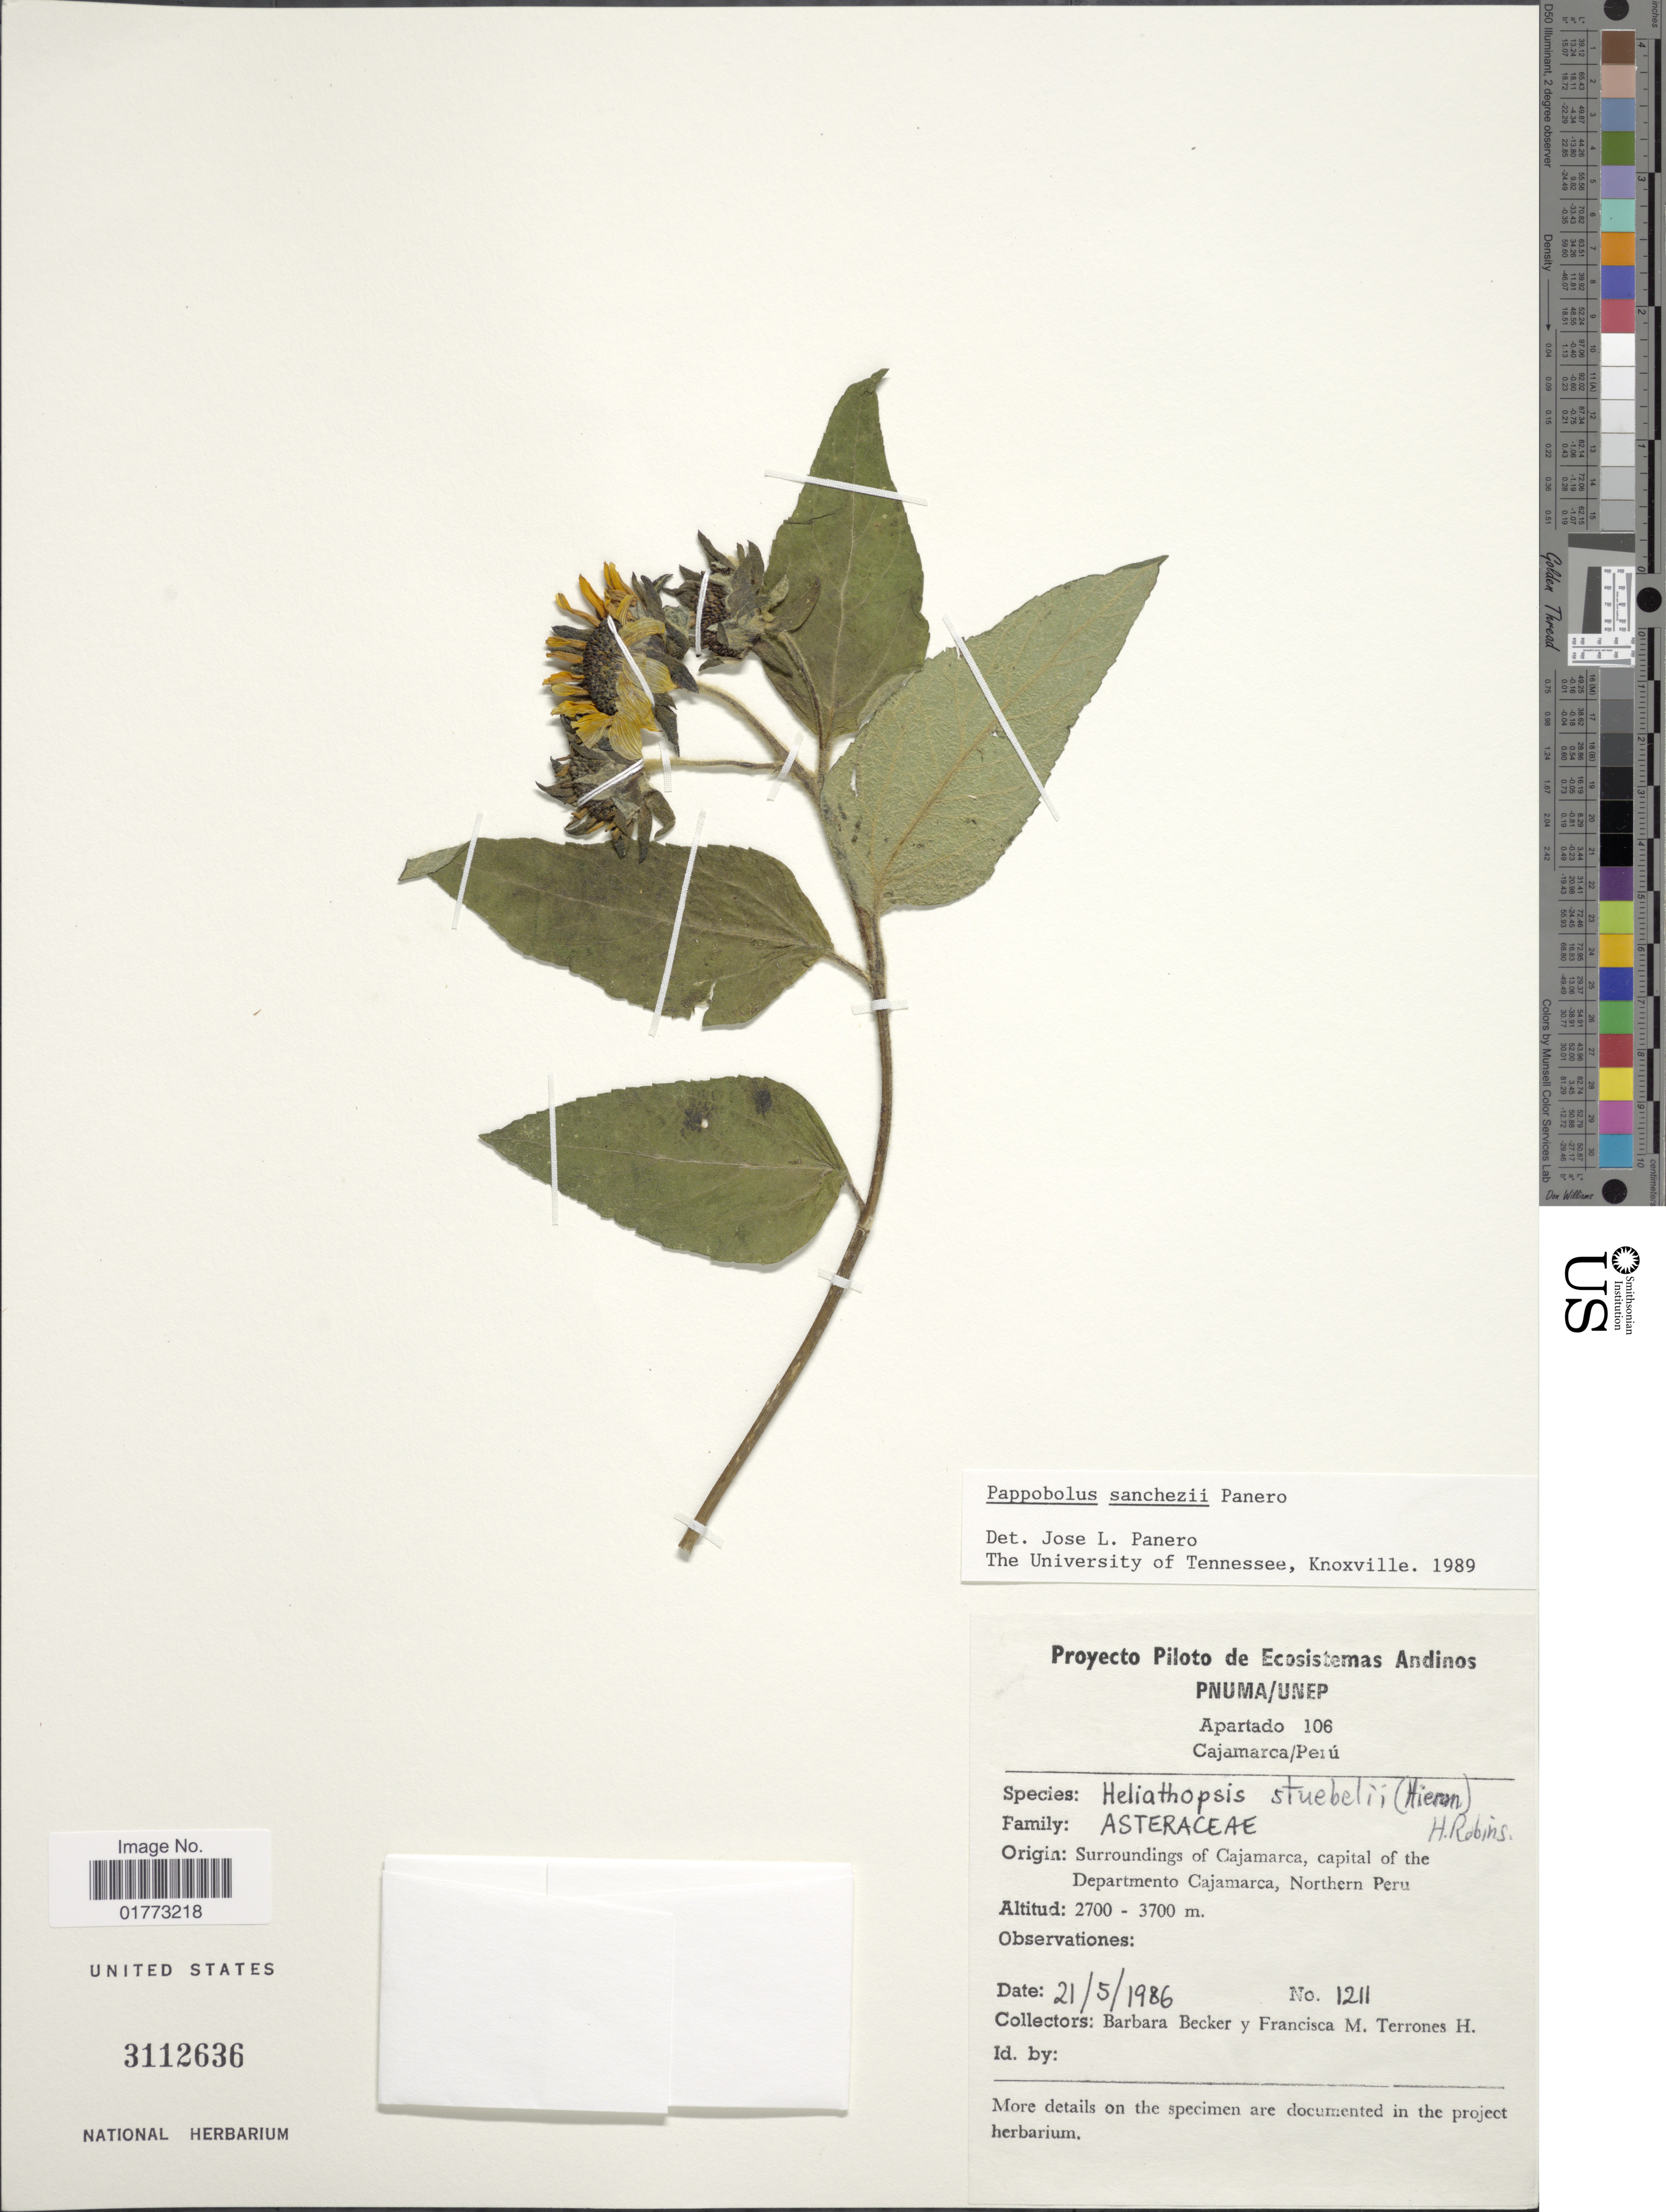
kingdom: Plantae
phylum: Tracheophyta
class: Magnoliopsida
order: Asterales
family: Asteraceae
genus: Pappobolus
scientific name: Pappobolus sanchezii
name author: Panero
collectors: B. Becker, M. Francisca & F. M. Terrones H.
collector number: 1211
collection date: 1986-05-21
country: Peru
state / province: Cajamarca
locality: Surroundings of Cajamarca, capital of the Departmento Cajamarca, Northern Peru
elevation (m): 2700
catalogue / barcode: US 3112636